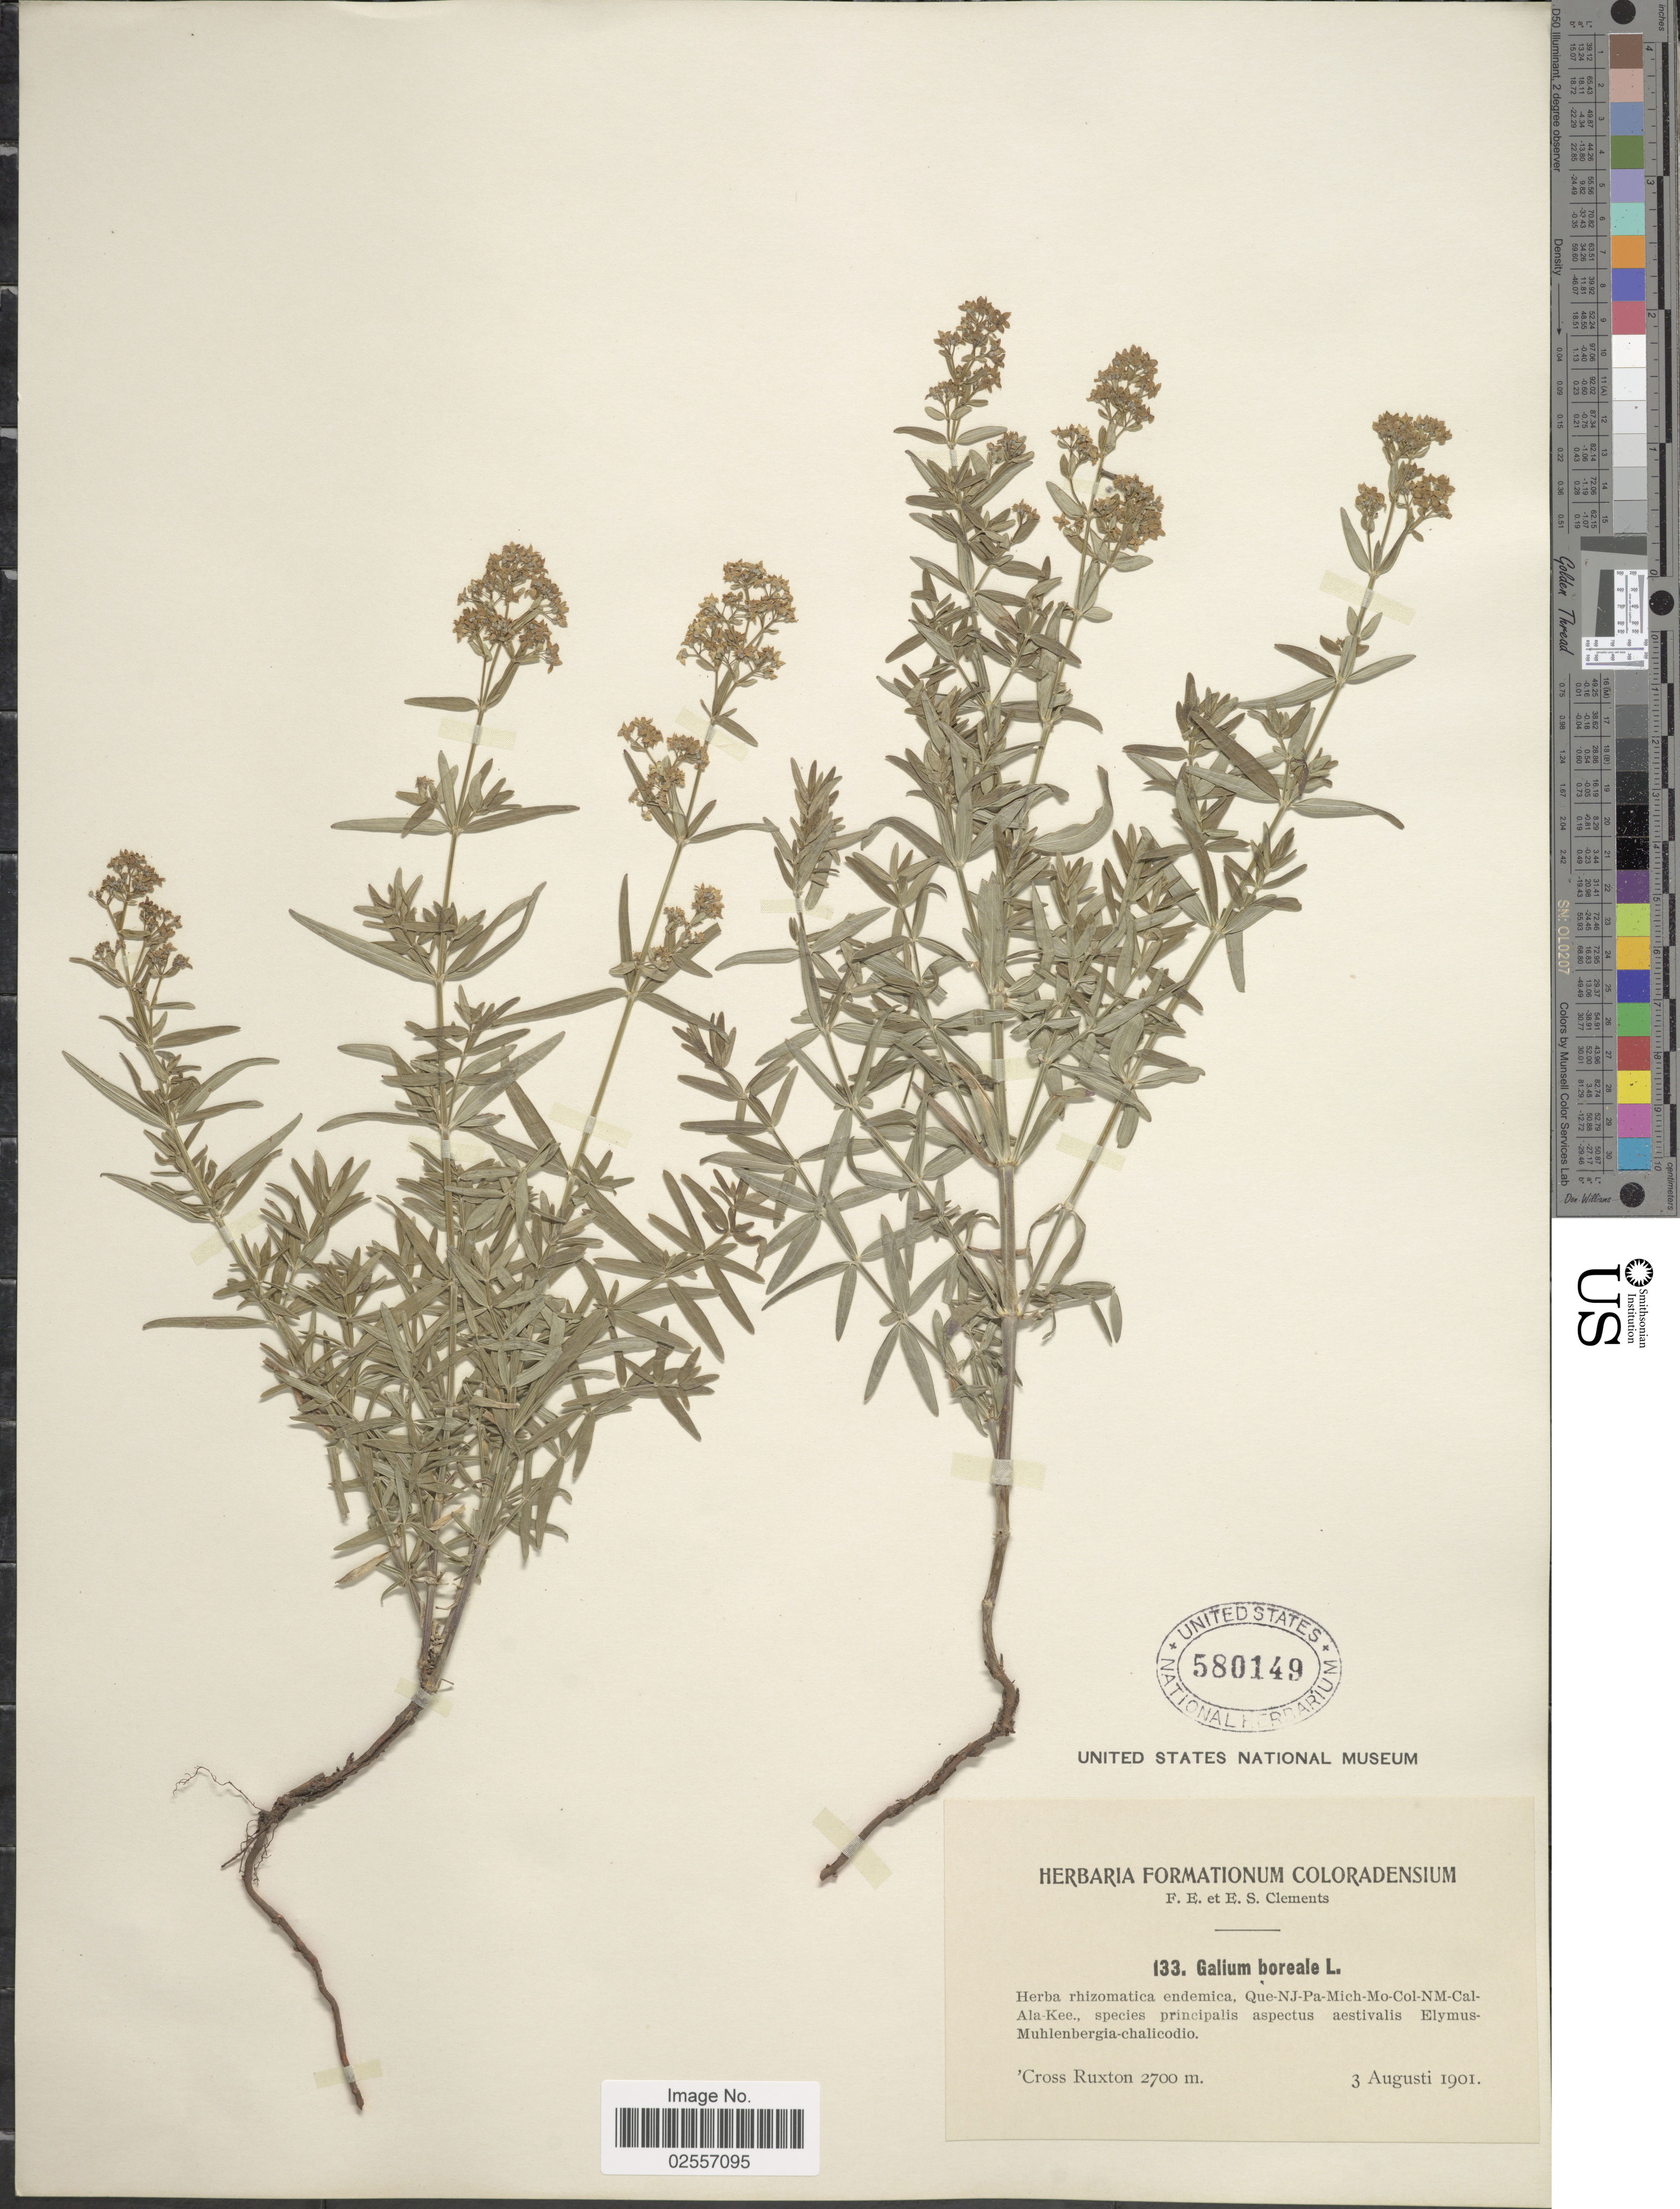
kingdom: Plantae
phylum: Tracheophyta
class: Magnoliopsida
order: Gentianales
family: Rubiaceae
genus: Galium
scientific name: Galium boreale L.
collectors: F. E. Clements & E. S. Clements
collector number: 133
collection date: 1901-08-03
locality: Cross Ruxton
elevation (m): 2700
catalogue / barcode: US 580149